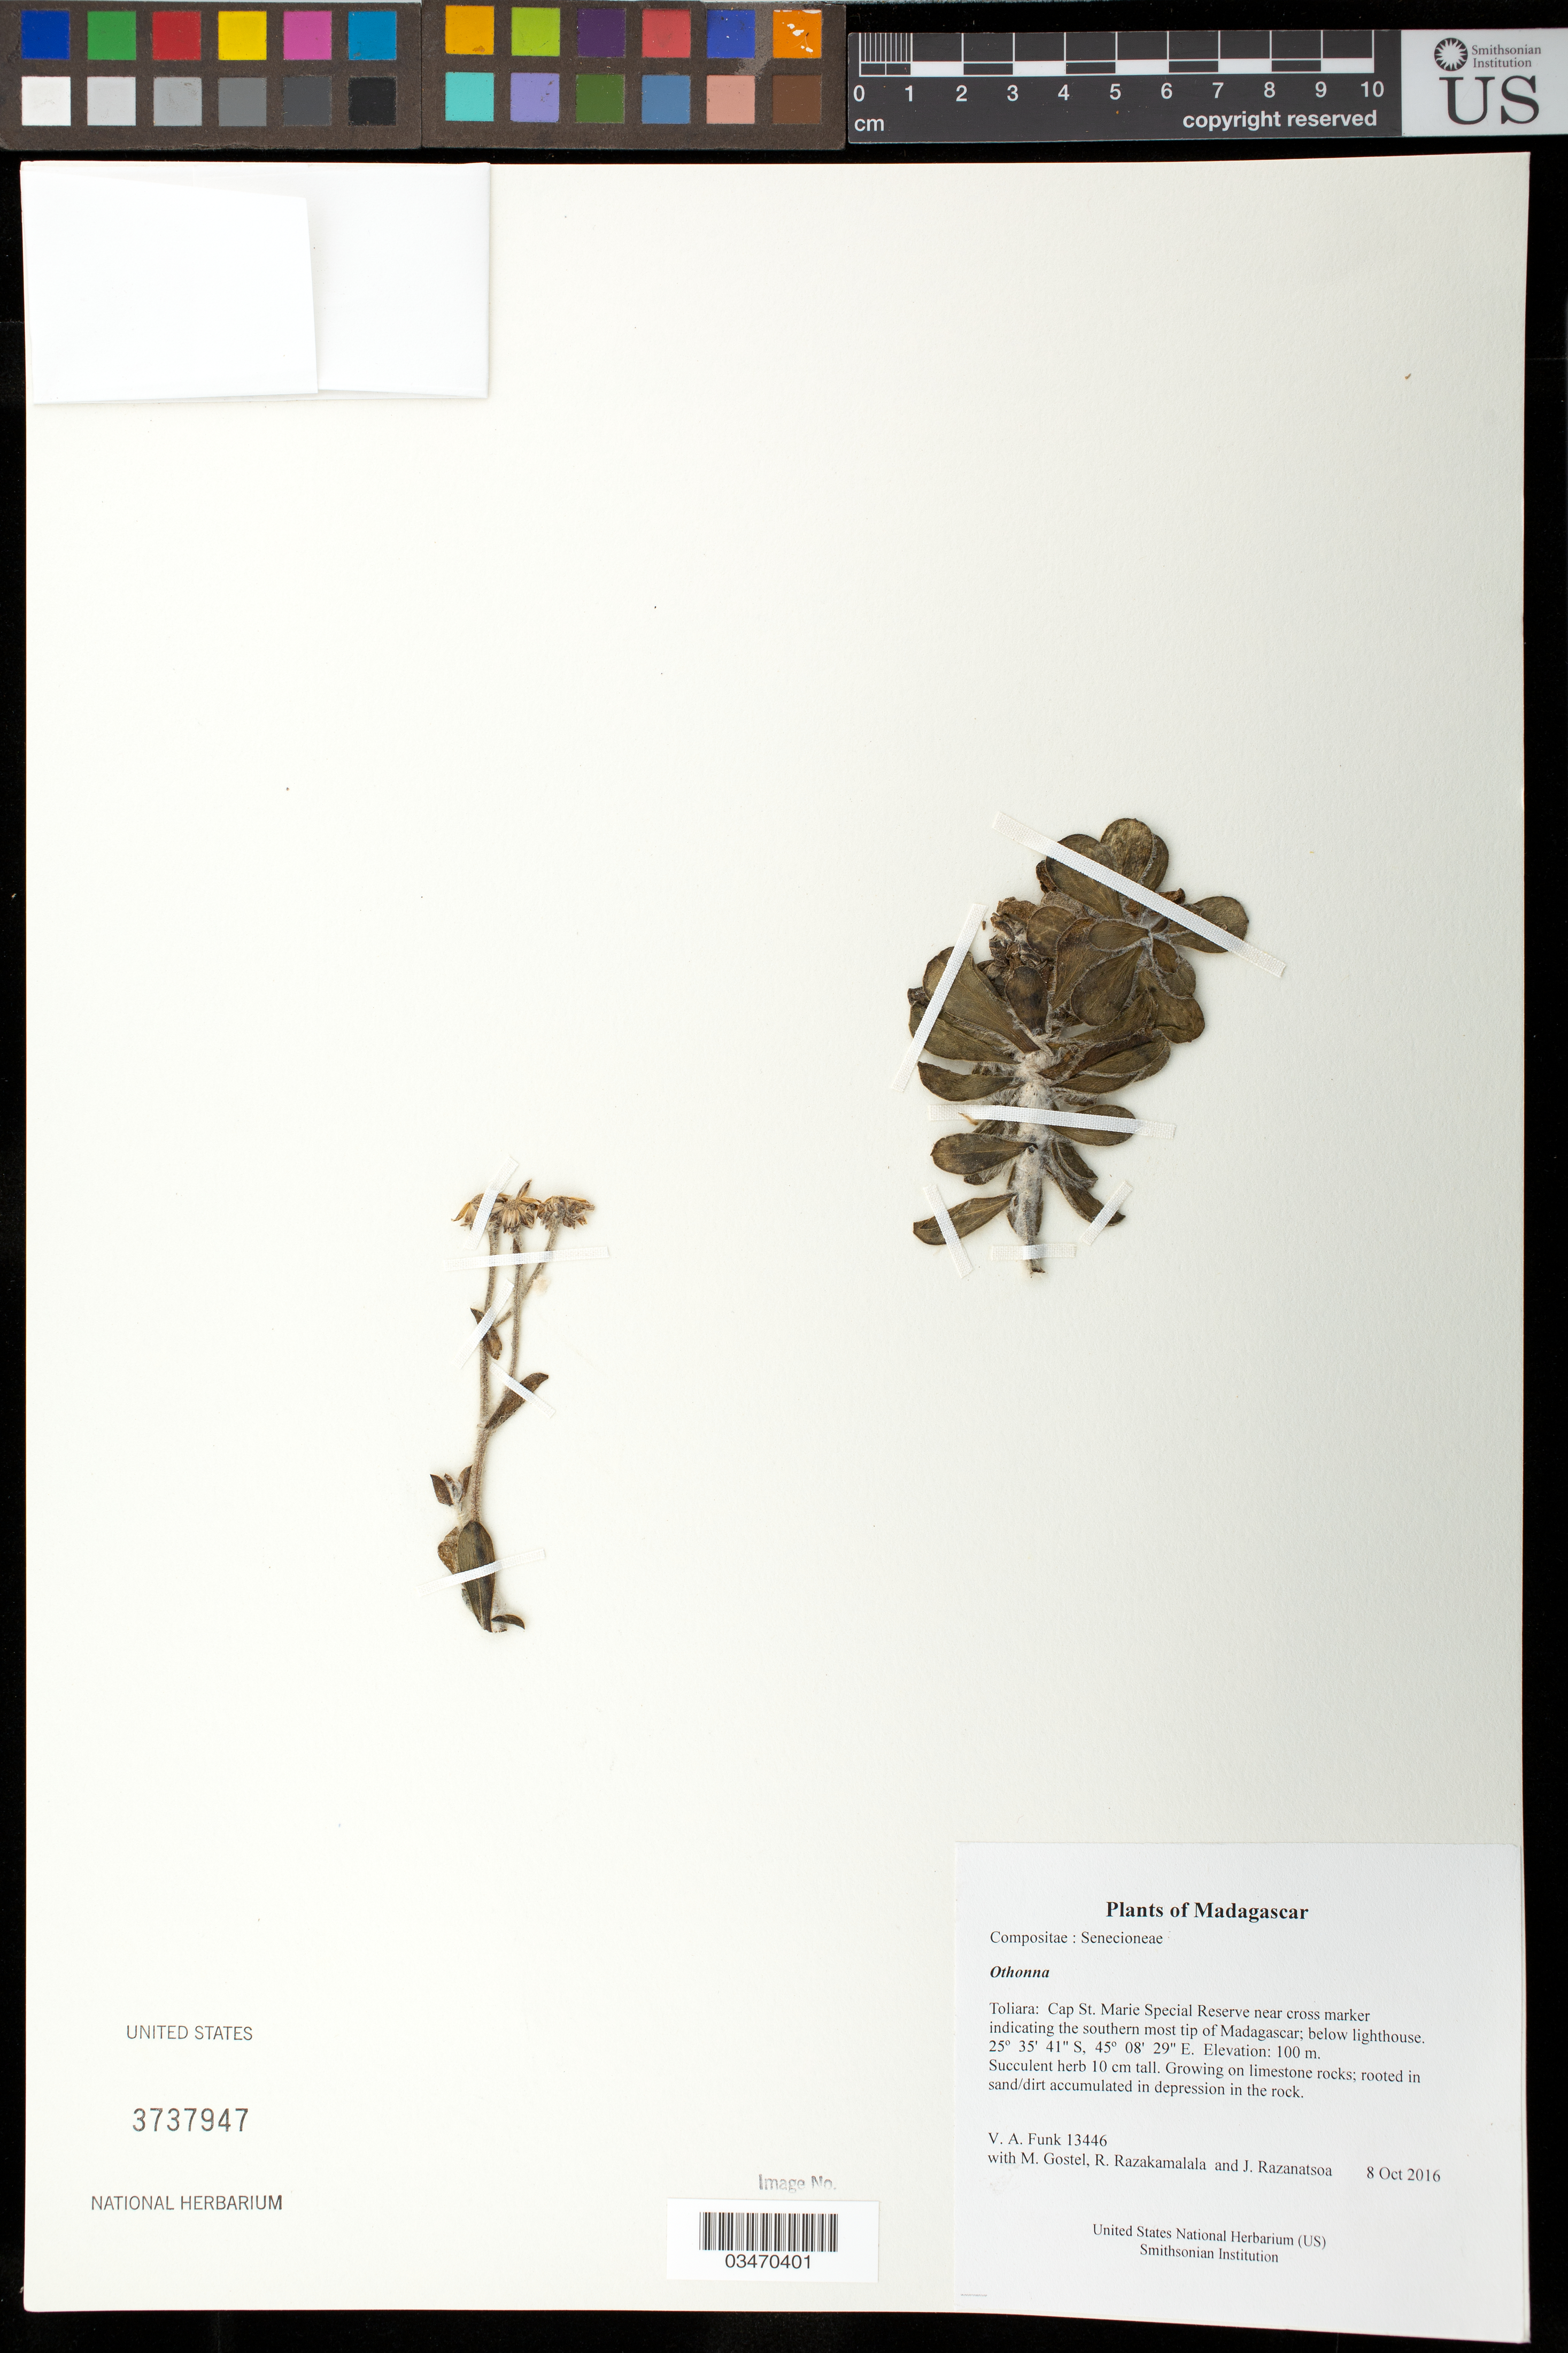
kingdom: Plantae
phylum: Tracheophyta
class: Magnoliopsida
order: Asterales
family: Asteraceae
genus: Othonna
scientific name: Othonna sp.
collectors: M. R. Gostel, R. Razakamalala & J. Razanatsoa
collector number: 13446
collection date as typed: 8 Oct 2016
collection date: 2016-10-08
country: Madagascar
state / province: Androy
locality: Cap St. Marie Special Reserve near cross marker indicating the southern most tip of Madagascar; below lighthouse.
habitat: Growing on limestone rocks; rooted in sand/dirt accumulated in depression in the rock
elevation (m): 100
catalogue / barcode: US 3737947